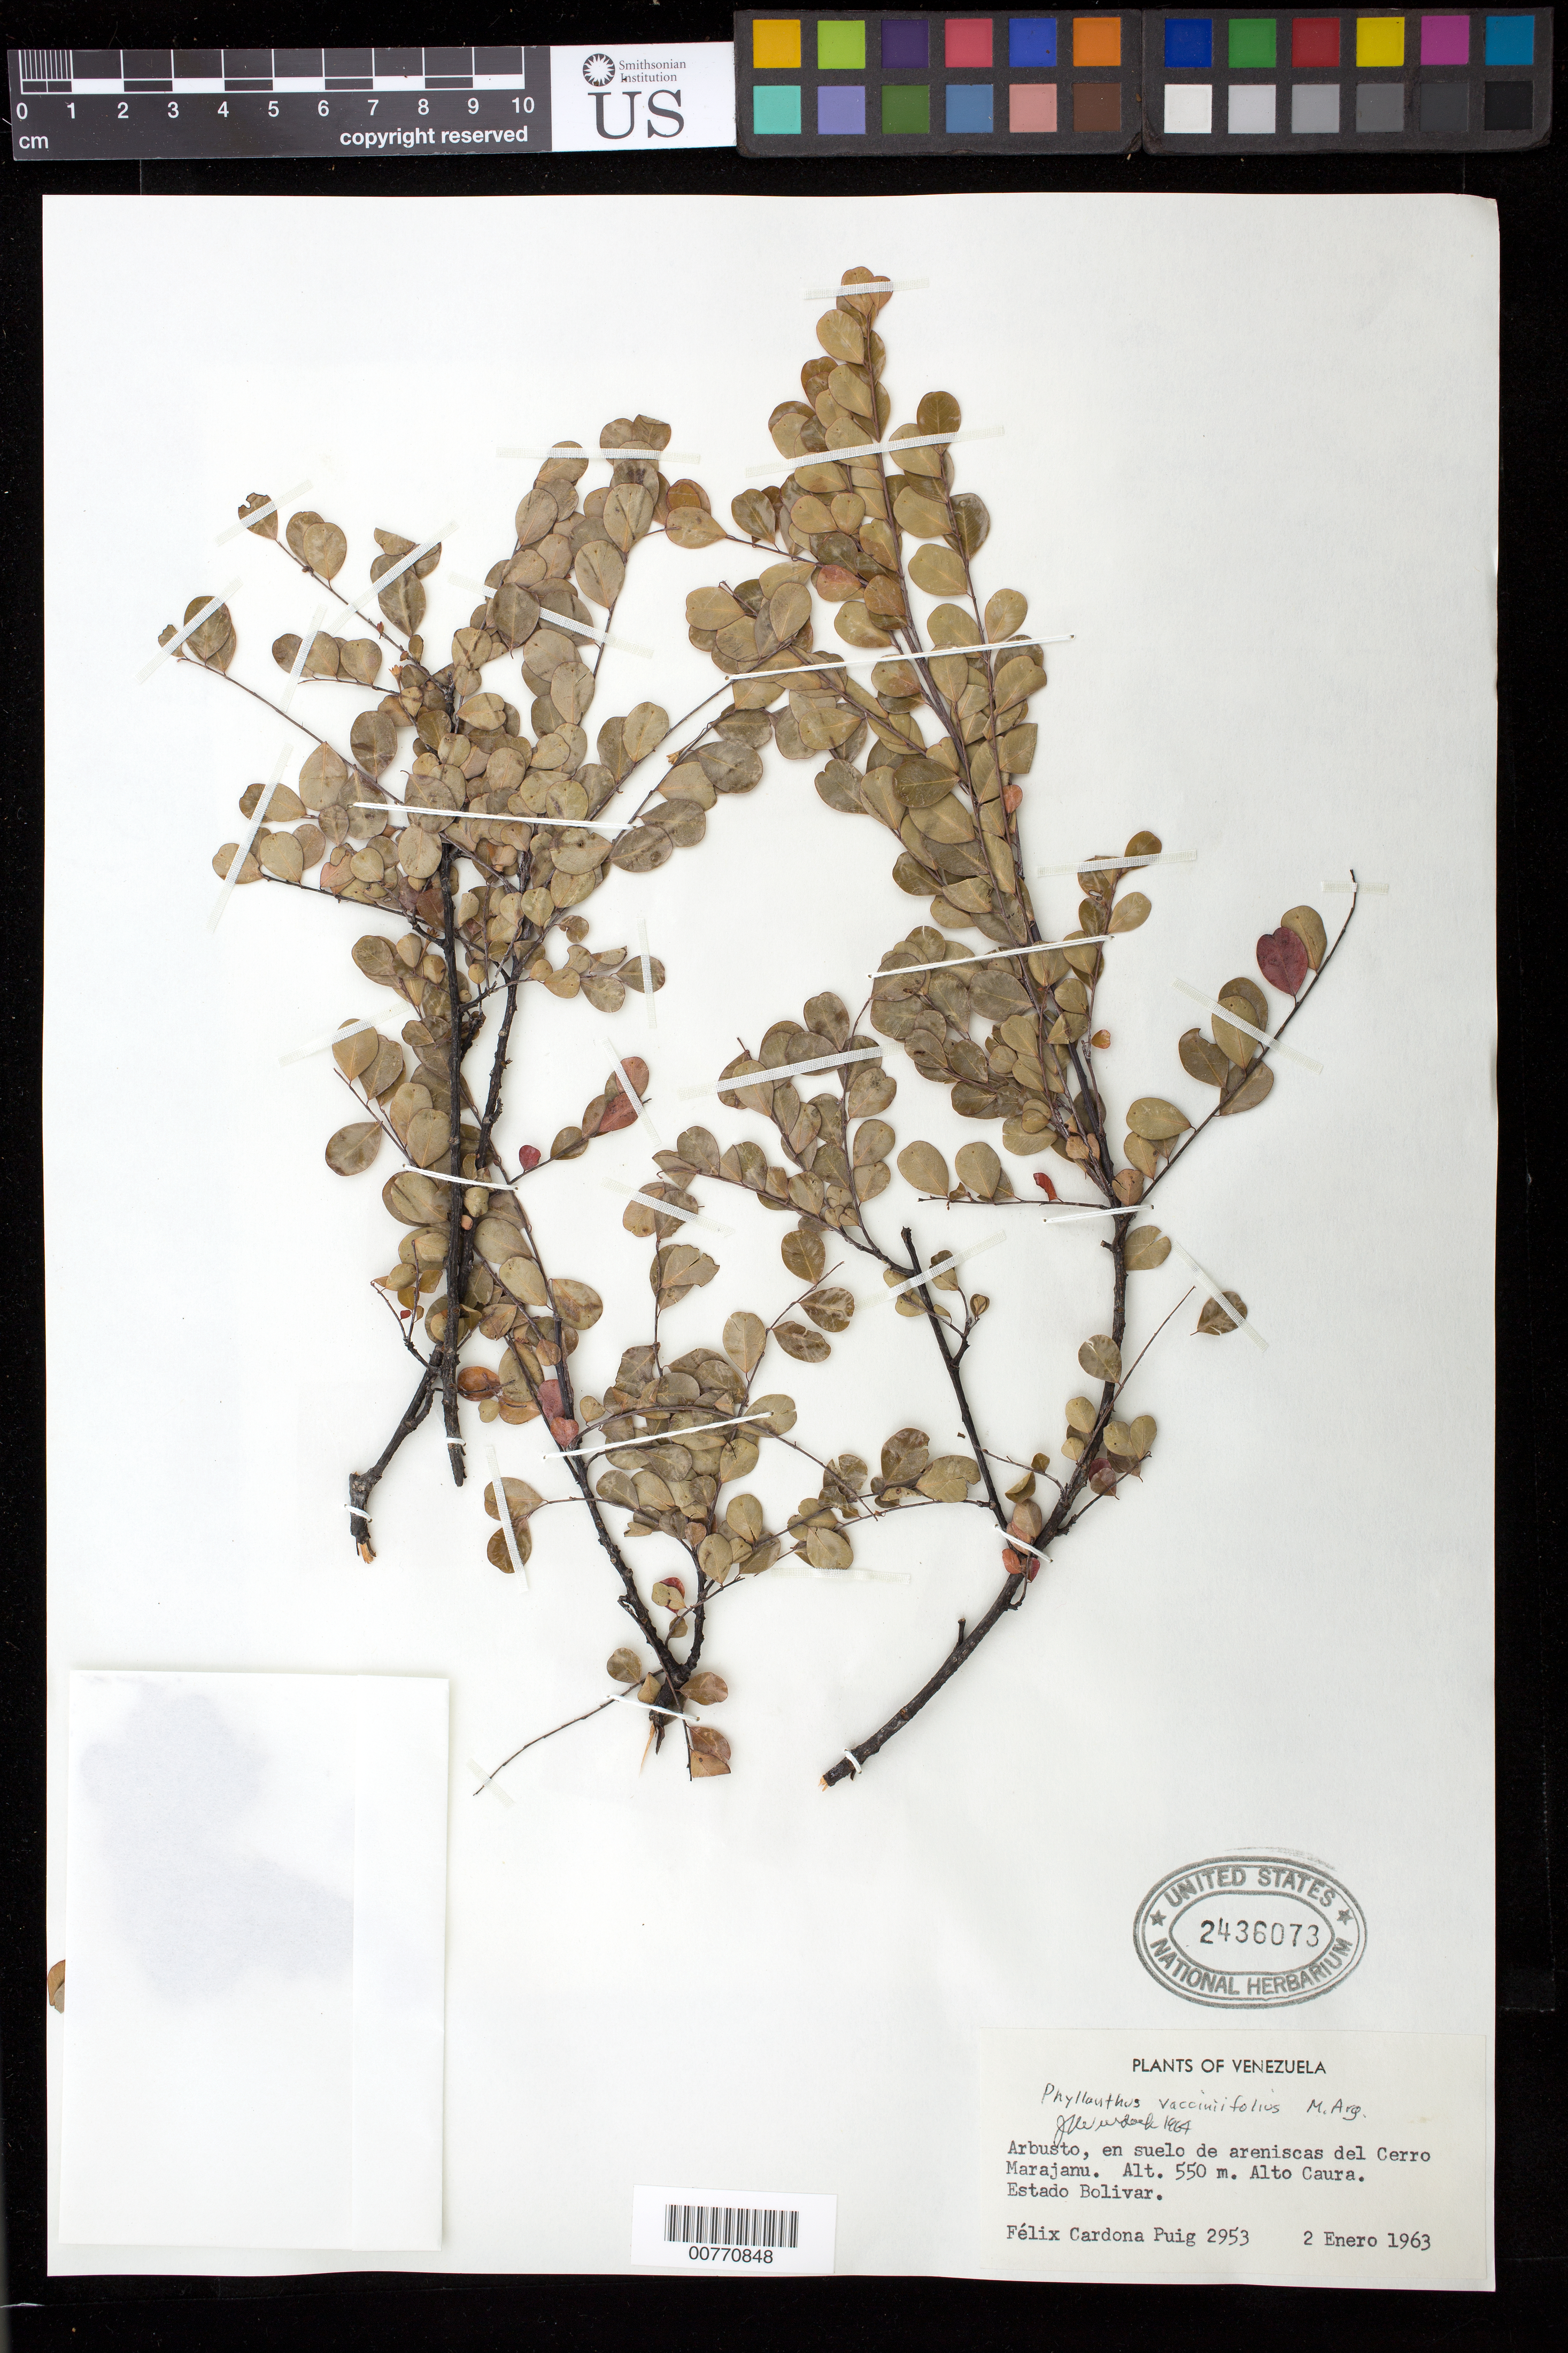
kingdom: Plantae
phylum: Tracheophyta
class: Magnoliopsida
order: Malpighiales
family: Phyllanthaceae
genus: Phyllanthus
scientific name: Phyllanthus vacciniifolius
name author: (Müll. Arg.) Müll. Arg.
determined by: Wurdack, John J., (US), US (UNITED STATES)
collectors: F. Cardona Puig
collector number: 2953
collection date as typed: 2-Jan-63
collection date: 1963-01-02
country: Venezuela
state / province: Bolívar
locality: Cerro Marajunu, alto Caura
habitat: Sandstone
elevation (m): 550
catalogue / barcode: US 2436073